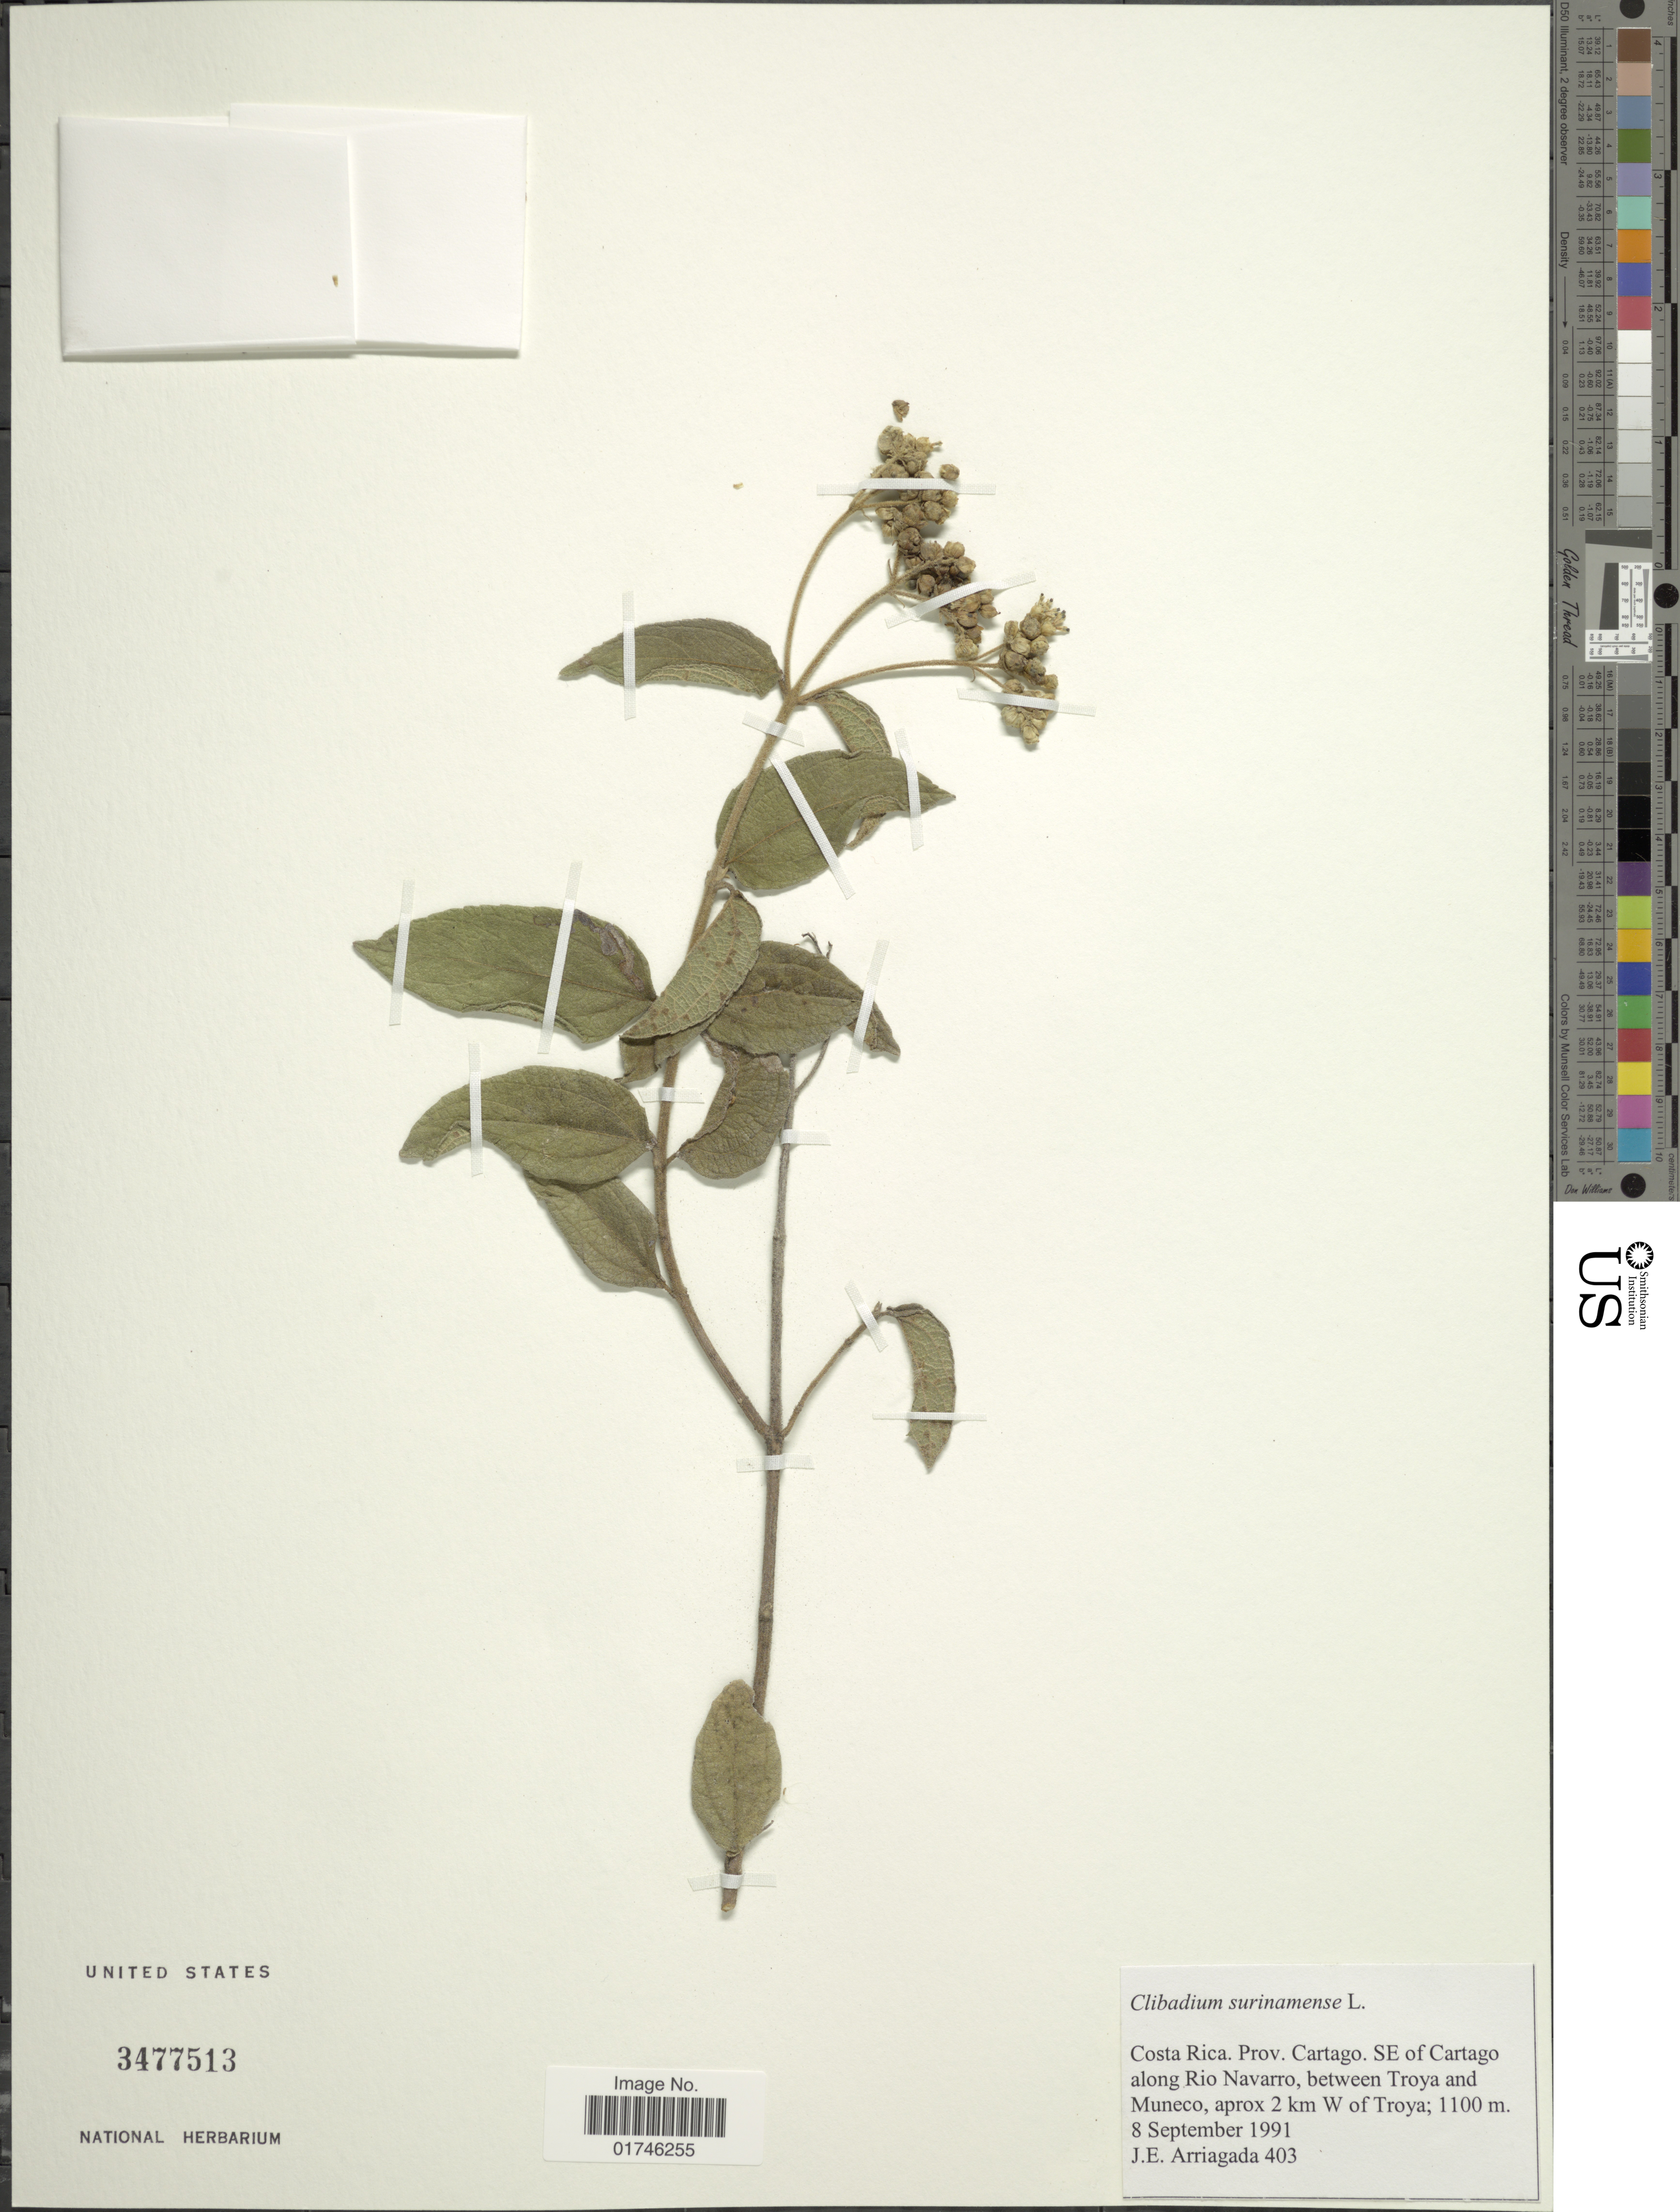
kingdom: Plantae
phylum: Tracheophyta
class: Magnoliopsida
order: Asterales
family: Asteraceae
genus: Clibadium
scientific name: Clibadium surinamense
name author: L.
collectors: J. Arriagada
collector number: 403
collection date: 1991-09-08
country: Costa Rica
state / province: Cartago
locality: Costa Rica. Prov. Cartago, SE of Cartago along Rio Navarro, between Troya and Muneco, aprox 2 km W of Troya.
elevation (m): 1100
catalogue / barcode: US 3477513